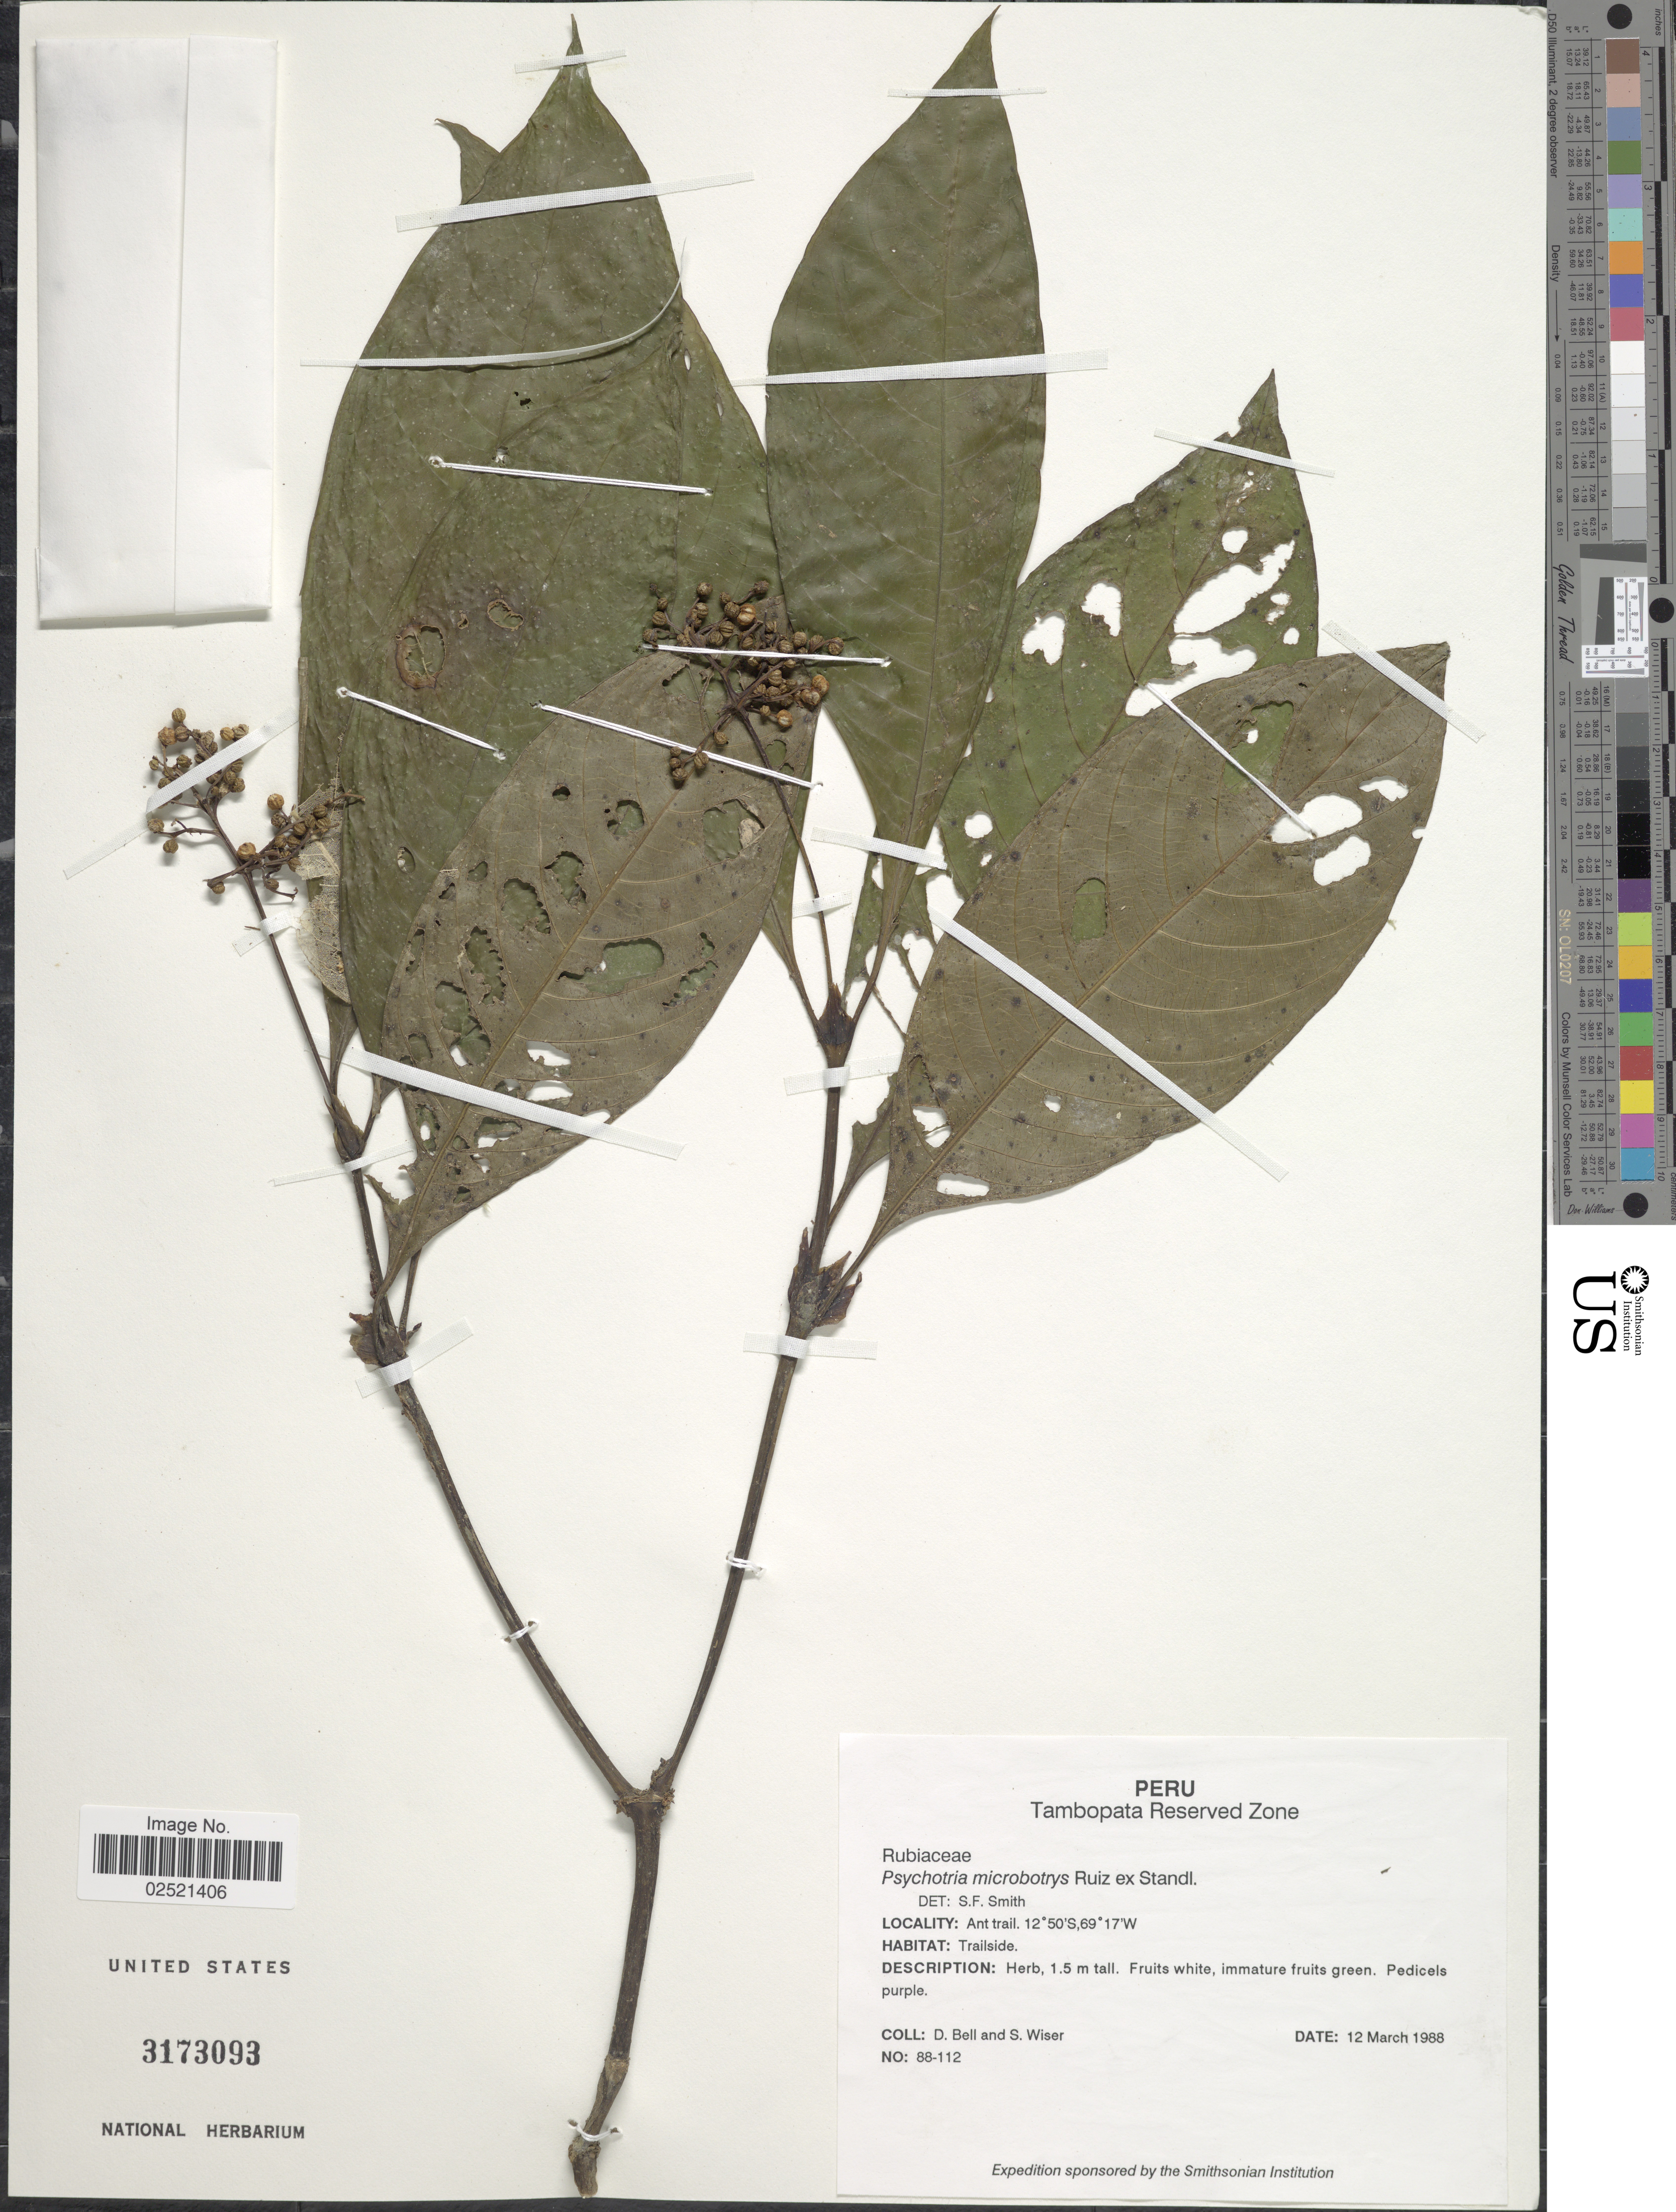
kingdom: Plantae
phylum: Tracheophyta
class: Magnoliopsida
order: Gentianales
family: Rubiaceae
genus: Psychotria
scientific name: Psychotria microbotrys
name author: Ruiz ex Standl.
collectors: D. A. Bell & S. Wiser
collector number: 88-112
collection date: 1988-03-12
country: Peru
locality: Tambopata Reserved Zone, Ant trail, Trailside.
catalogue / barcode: US 3173093